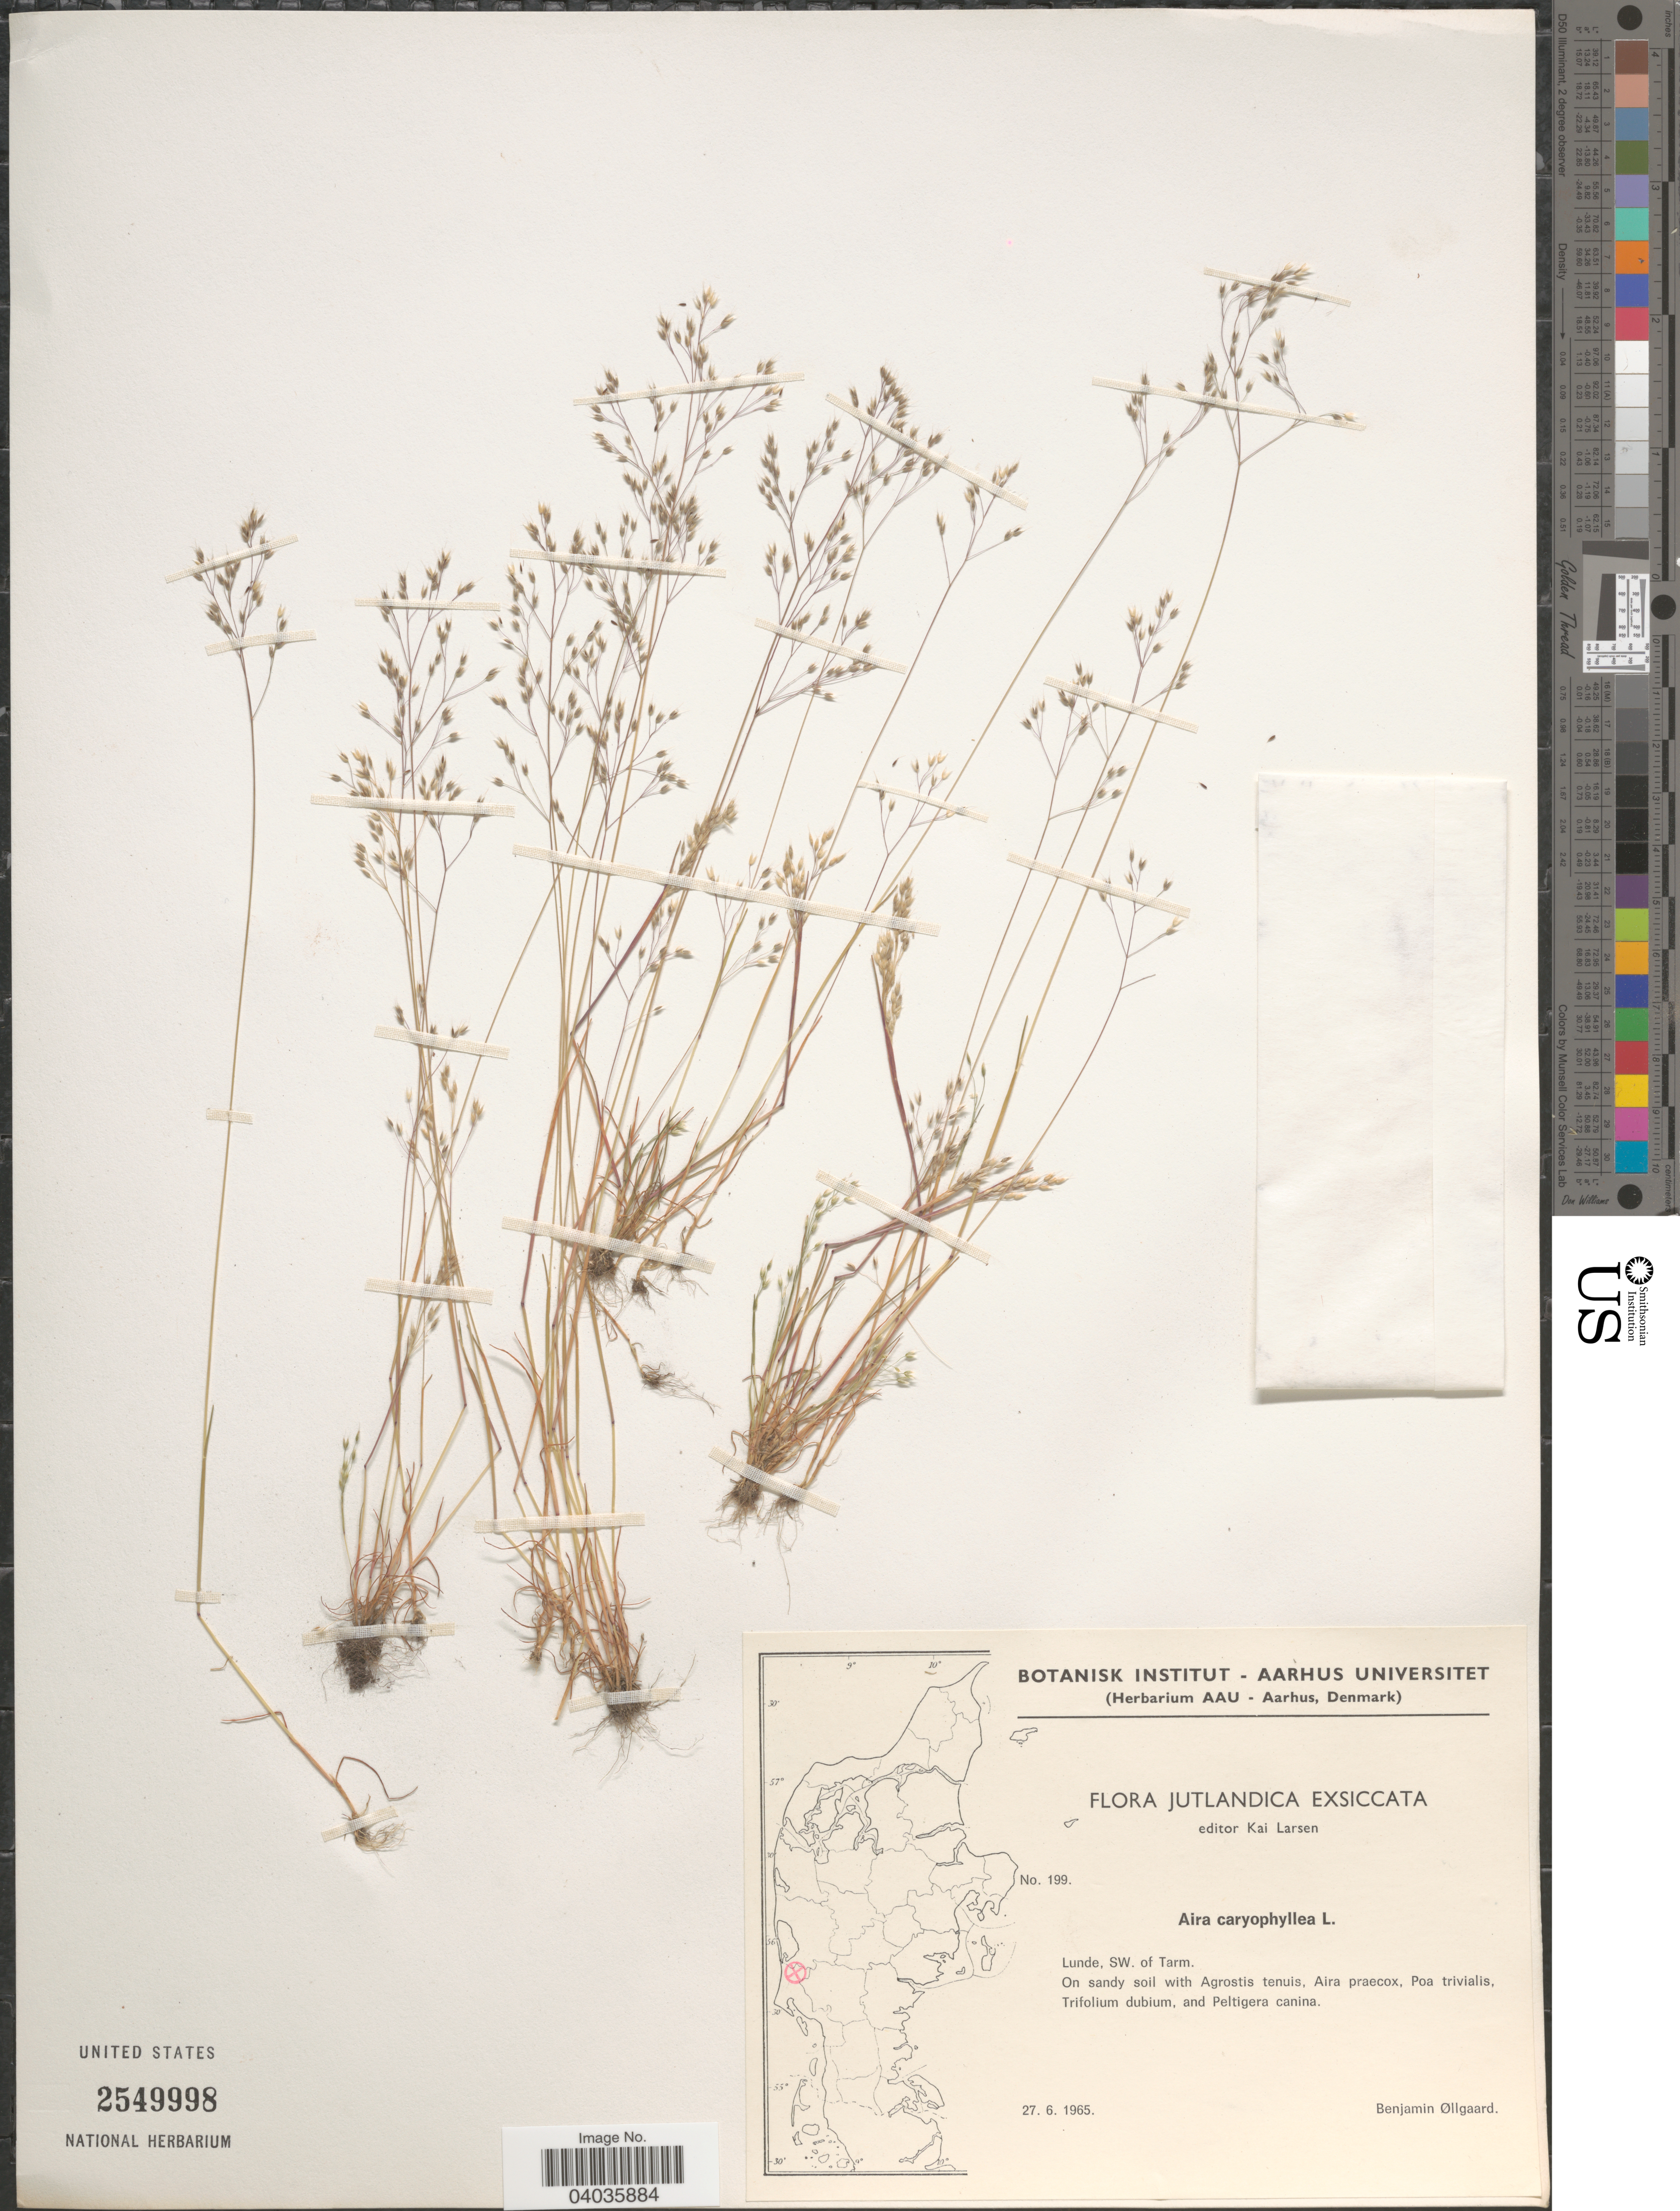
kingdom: Plantae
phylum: Tracheophyta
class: Liliopsida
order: Poales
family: Poaceae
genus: Aira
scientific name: Aira caryophyllea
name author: L.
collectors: B. Øllgaard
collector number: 199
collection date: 1965-06-27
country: Denmark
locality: Jutlandica. Lunde, SW. of Tarm.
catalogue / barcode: US 2549998